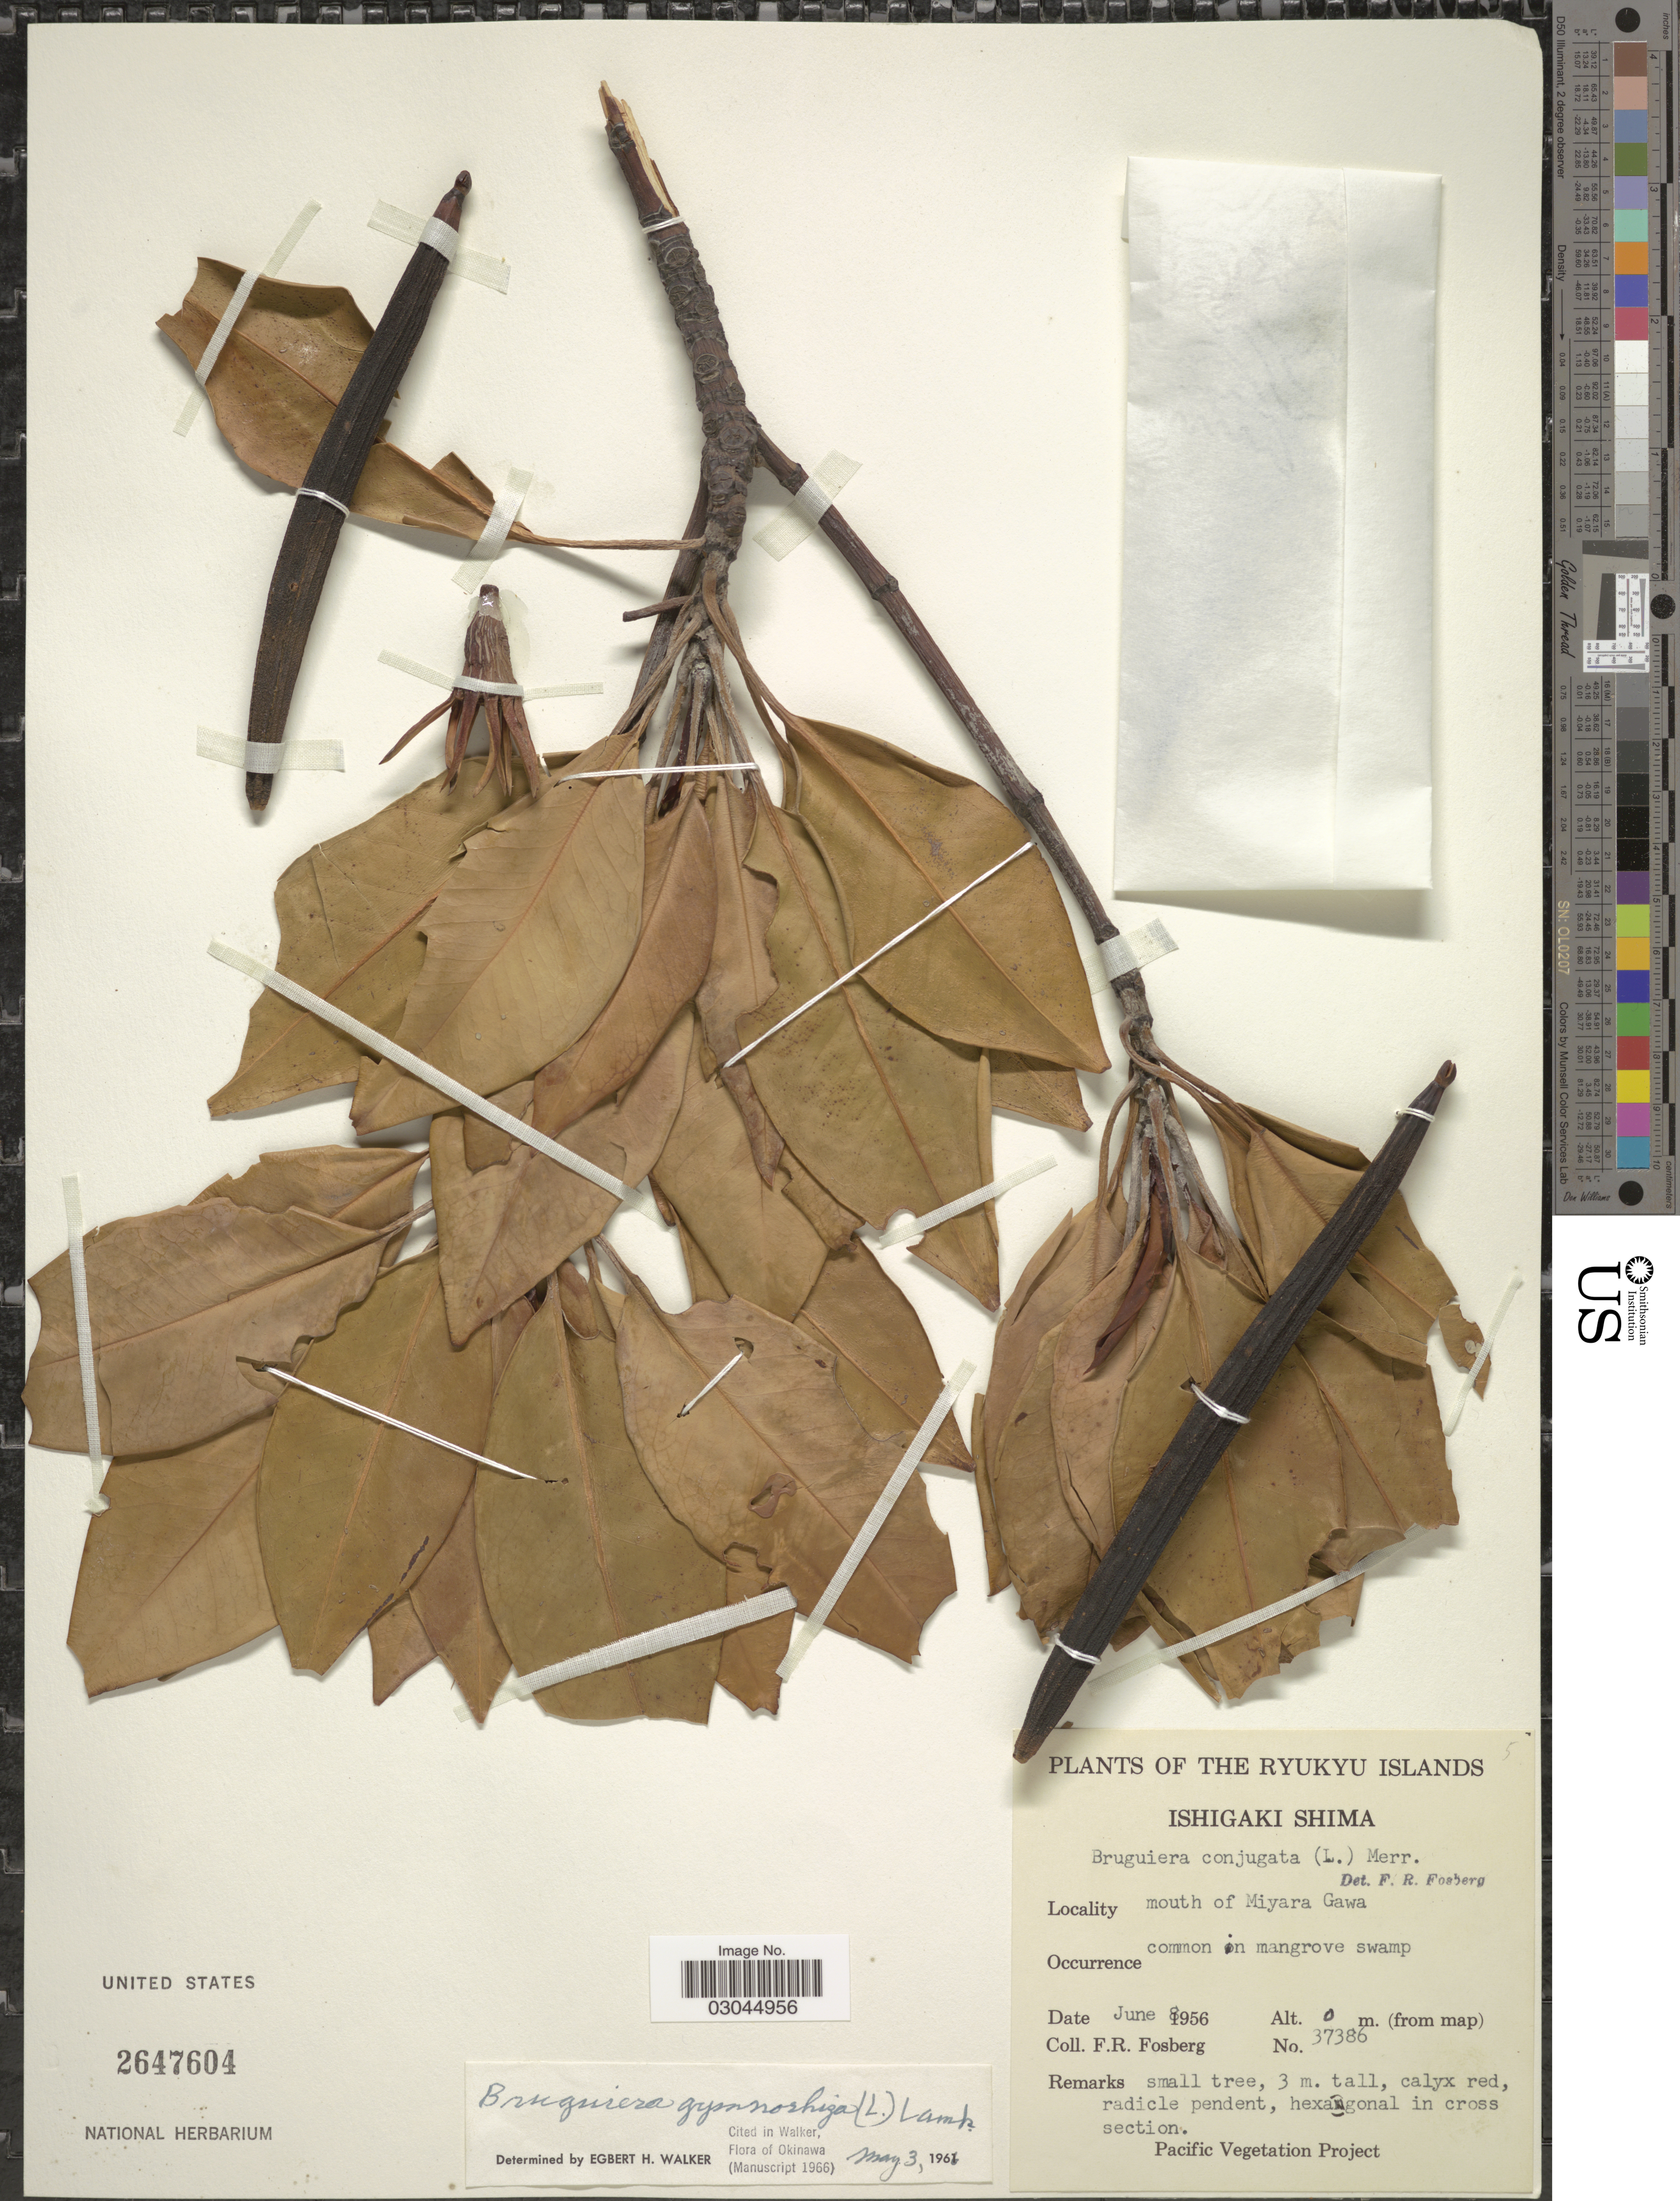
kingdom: Plantae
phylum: Tracheophyta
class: Magnoliopsida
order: Malpighiales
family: Rhizophoraceae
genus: Bruguiera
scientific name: Bruguiera gymnorhiza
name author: (L.) Savigny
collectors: F. R. Fosberg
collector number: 37386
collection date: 1956-06-08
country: Japan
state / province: Okinawa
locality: The Ryukyu Islands, Ishigaki Shima, mouth of Miyara Gawa.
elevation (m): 0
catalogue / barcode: US 2647604